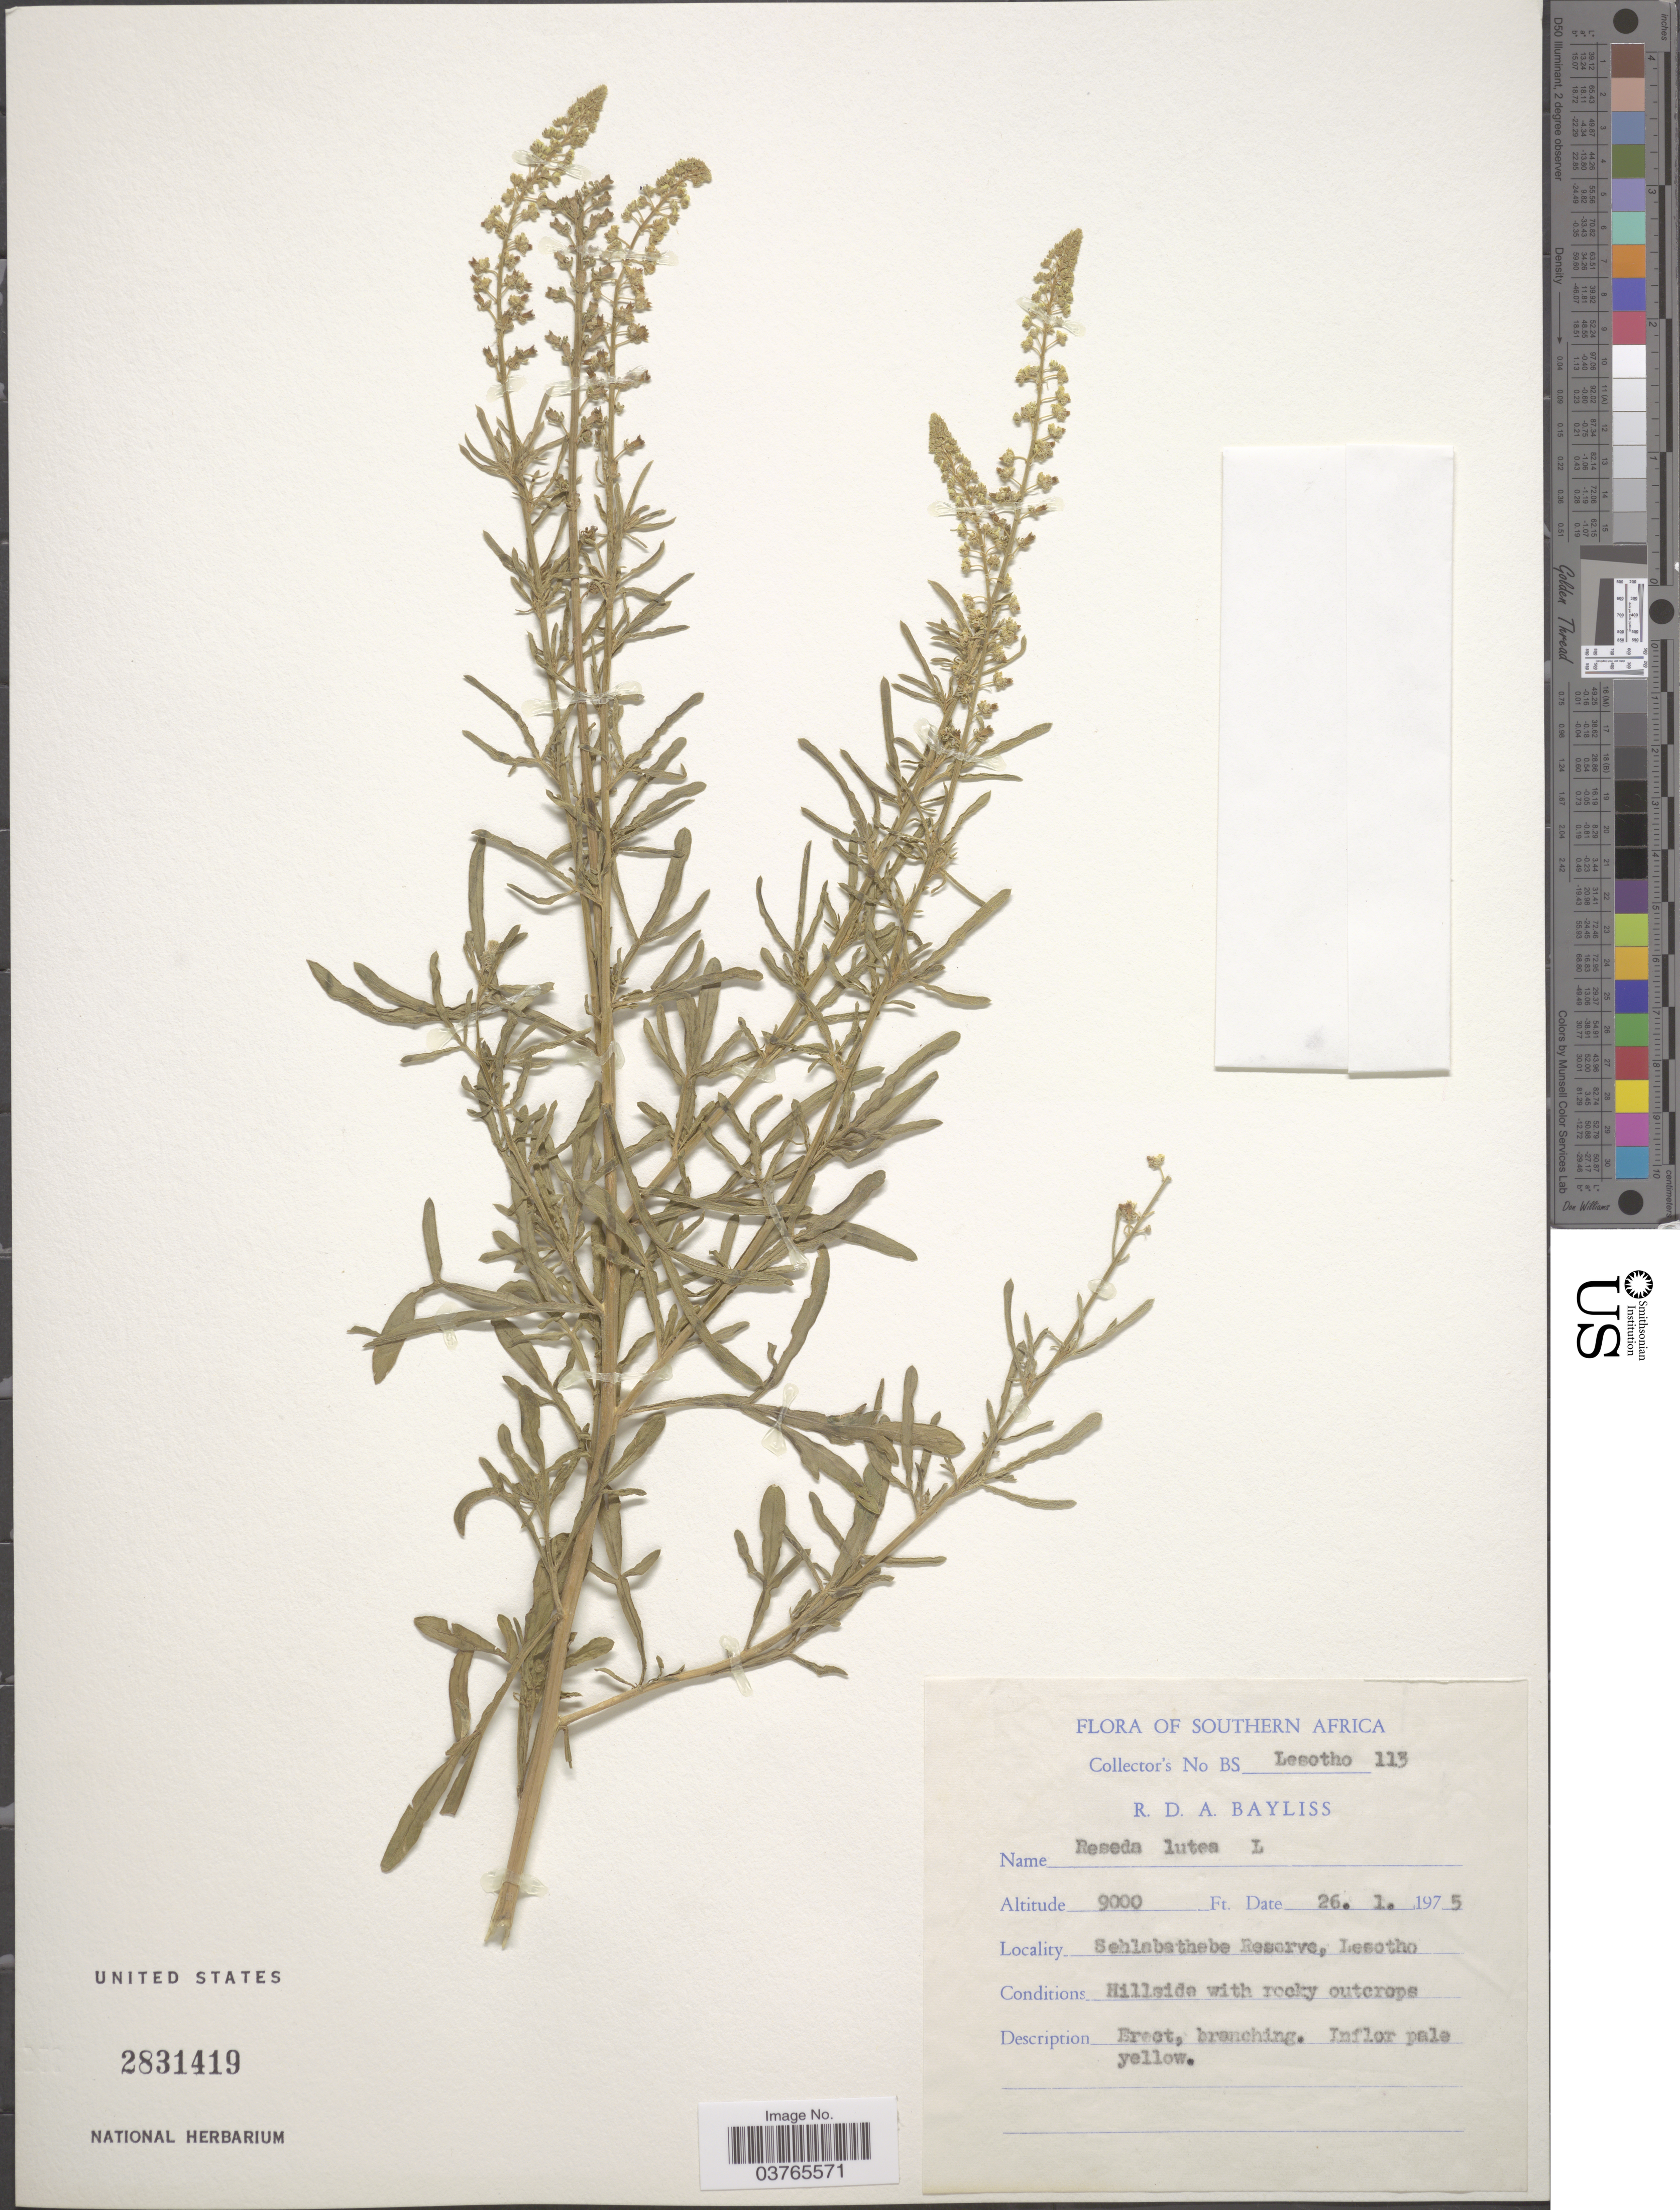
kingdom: Plantae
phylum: Tracheophyta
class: Magnoliopsida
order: Brassicales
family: Resedaceae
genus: Reseda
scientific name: Reseda lutea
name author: L.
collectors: R. Bayliss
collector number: BS Lesotho113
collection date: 1975-01-26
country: Lesotho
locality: Southern Africa. Sehlabathebe Reserve.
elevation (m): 2743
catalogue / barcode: US 2831419